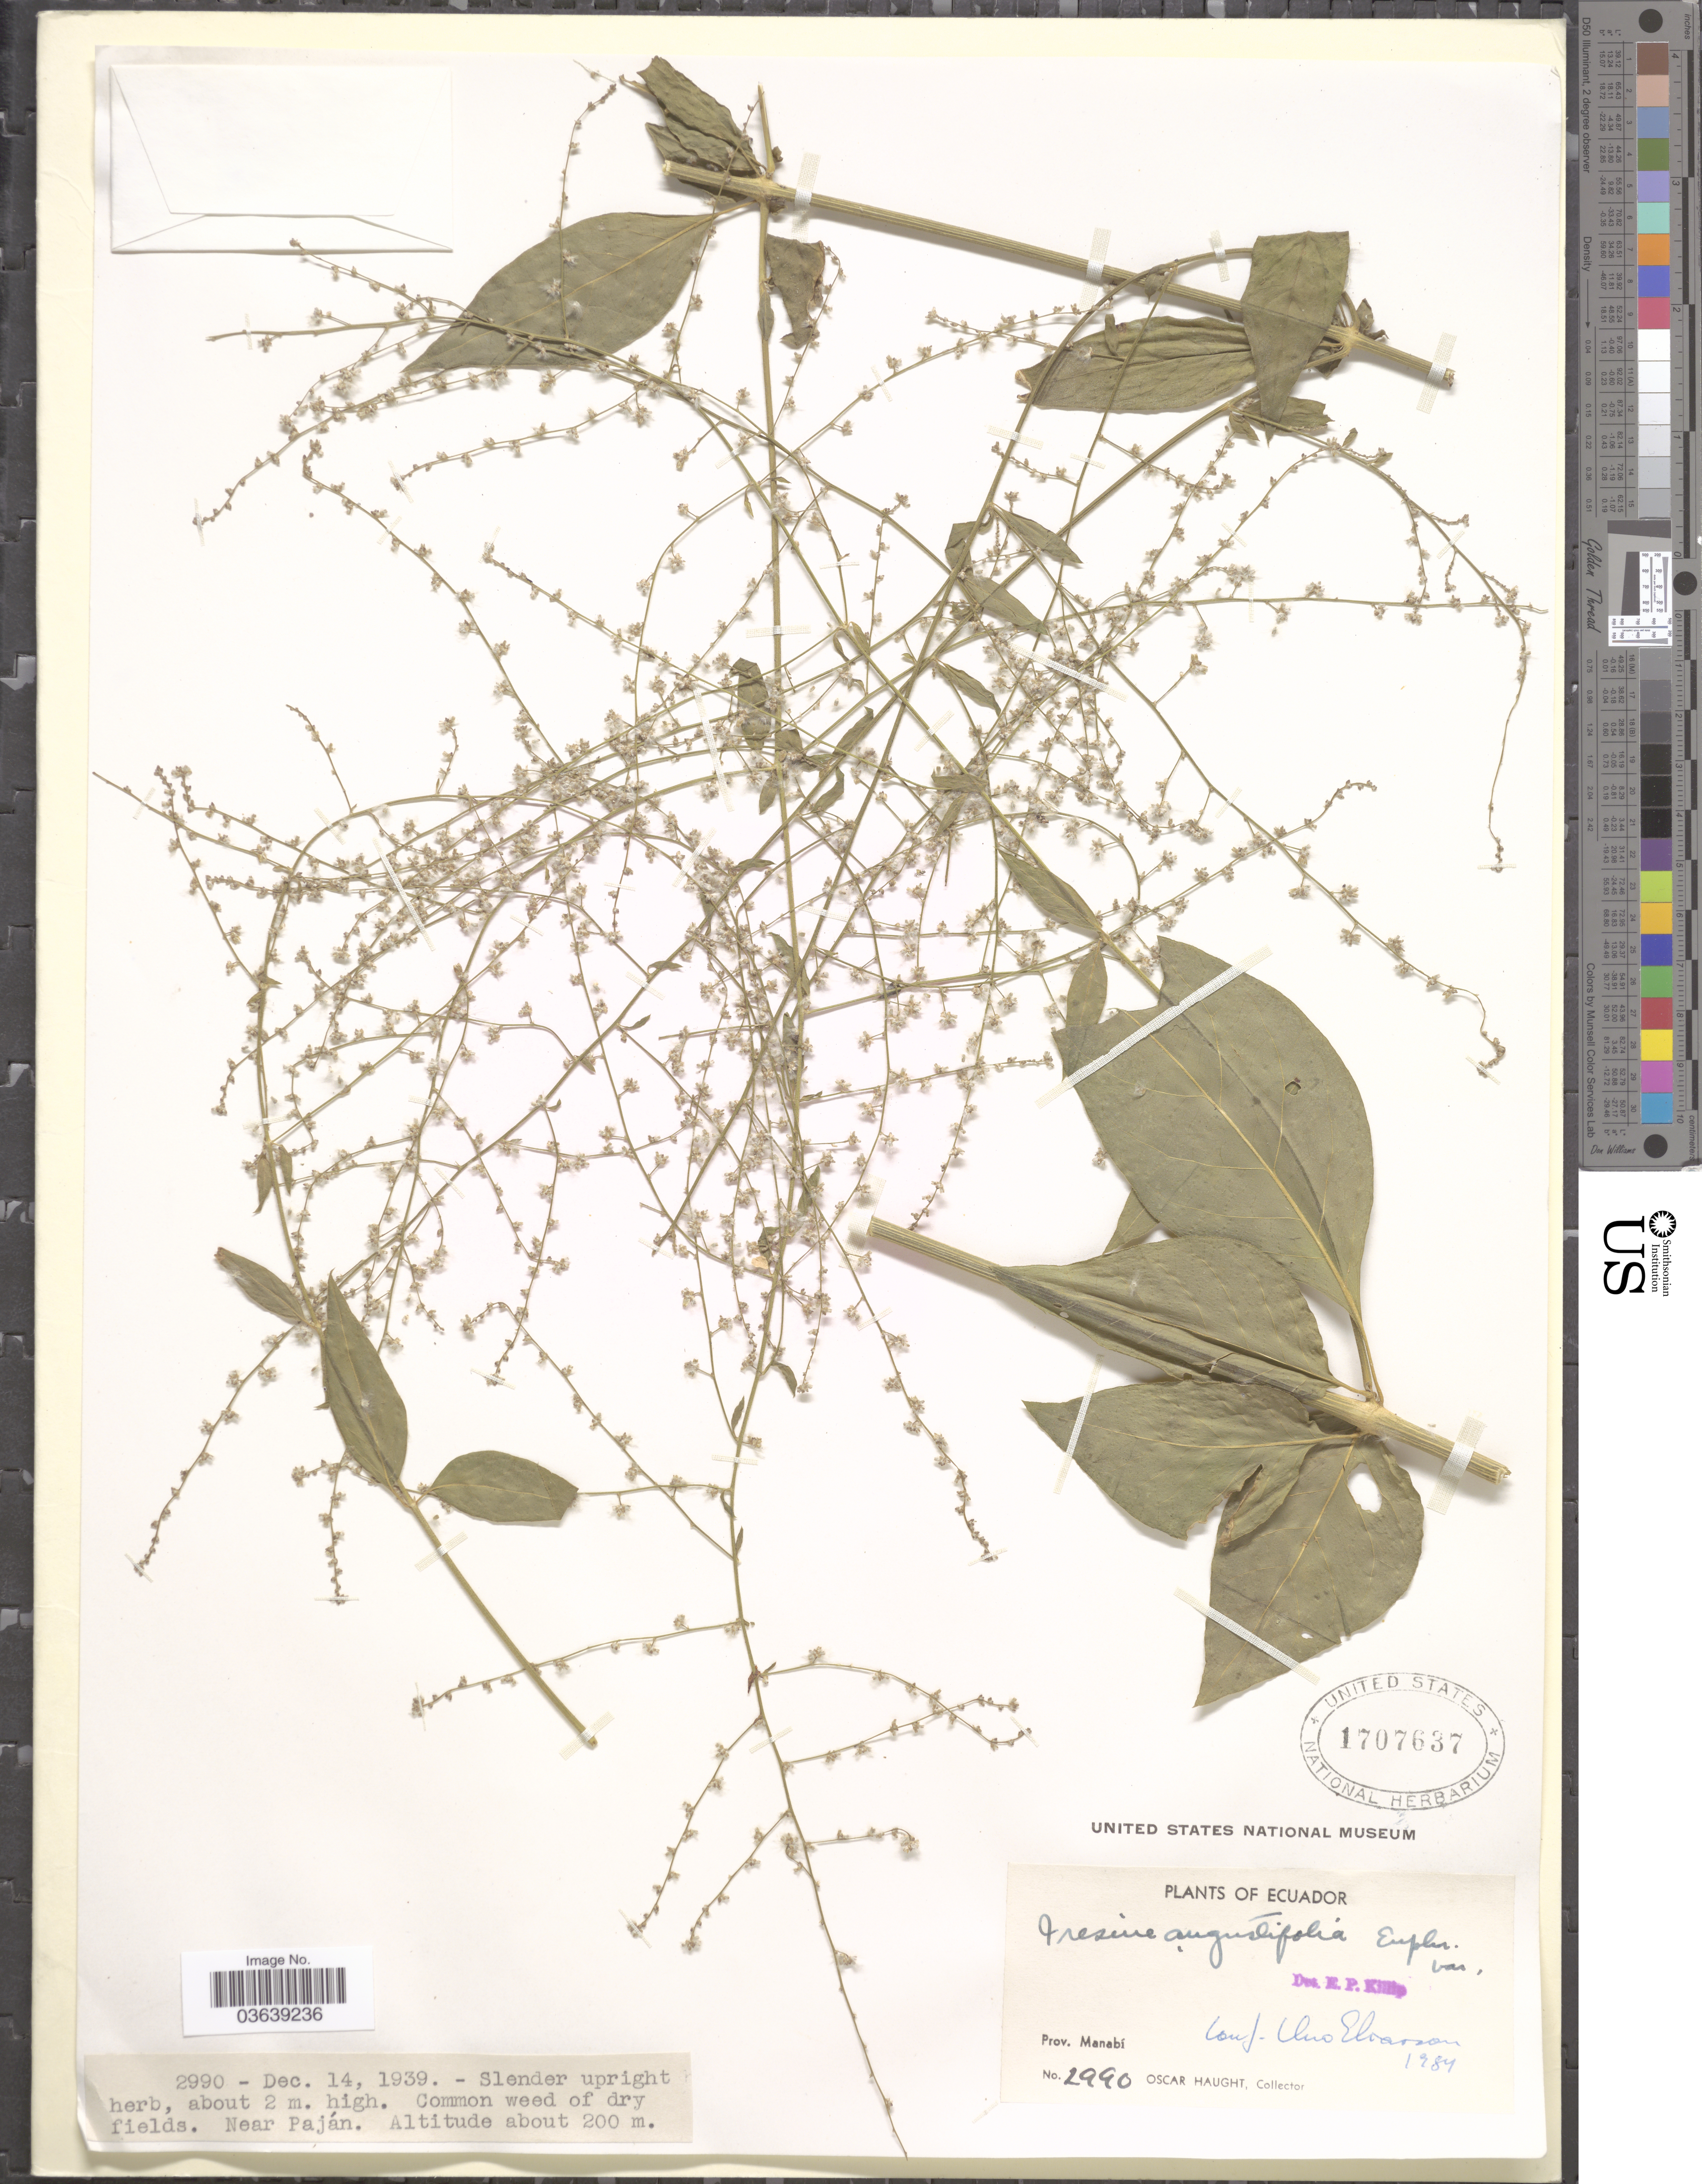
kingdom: Plantae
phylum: Tracheophyta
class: Magnoliopsida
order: Caryophyllales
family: Amaranthaceae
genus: Iresine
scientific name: Iresine angustifolia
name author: Euphrasén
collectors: O. L. Haught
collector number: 2990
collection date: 1939-12-14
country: Ecuador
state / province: Manabí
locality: Near Paján.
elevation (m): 200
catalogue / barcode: US 1707637